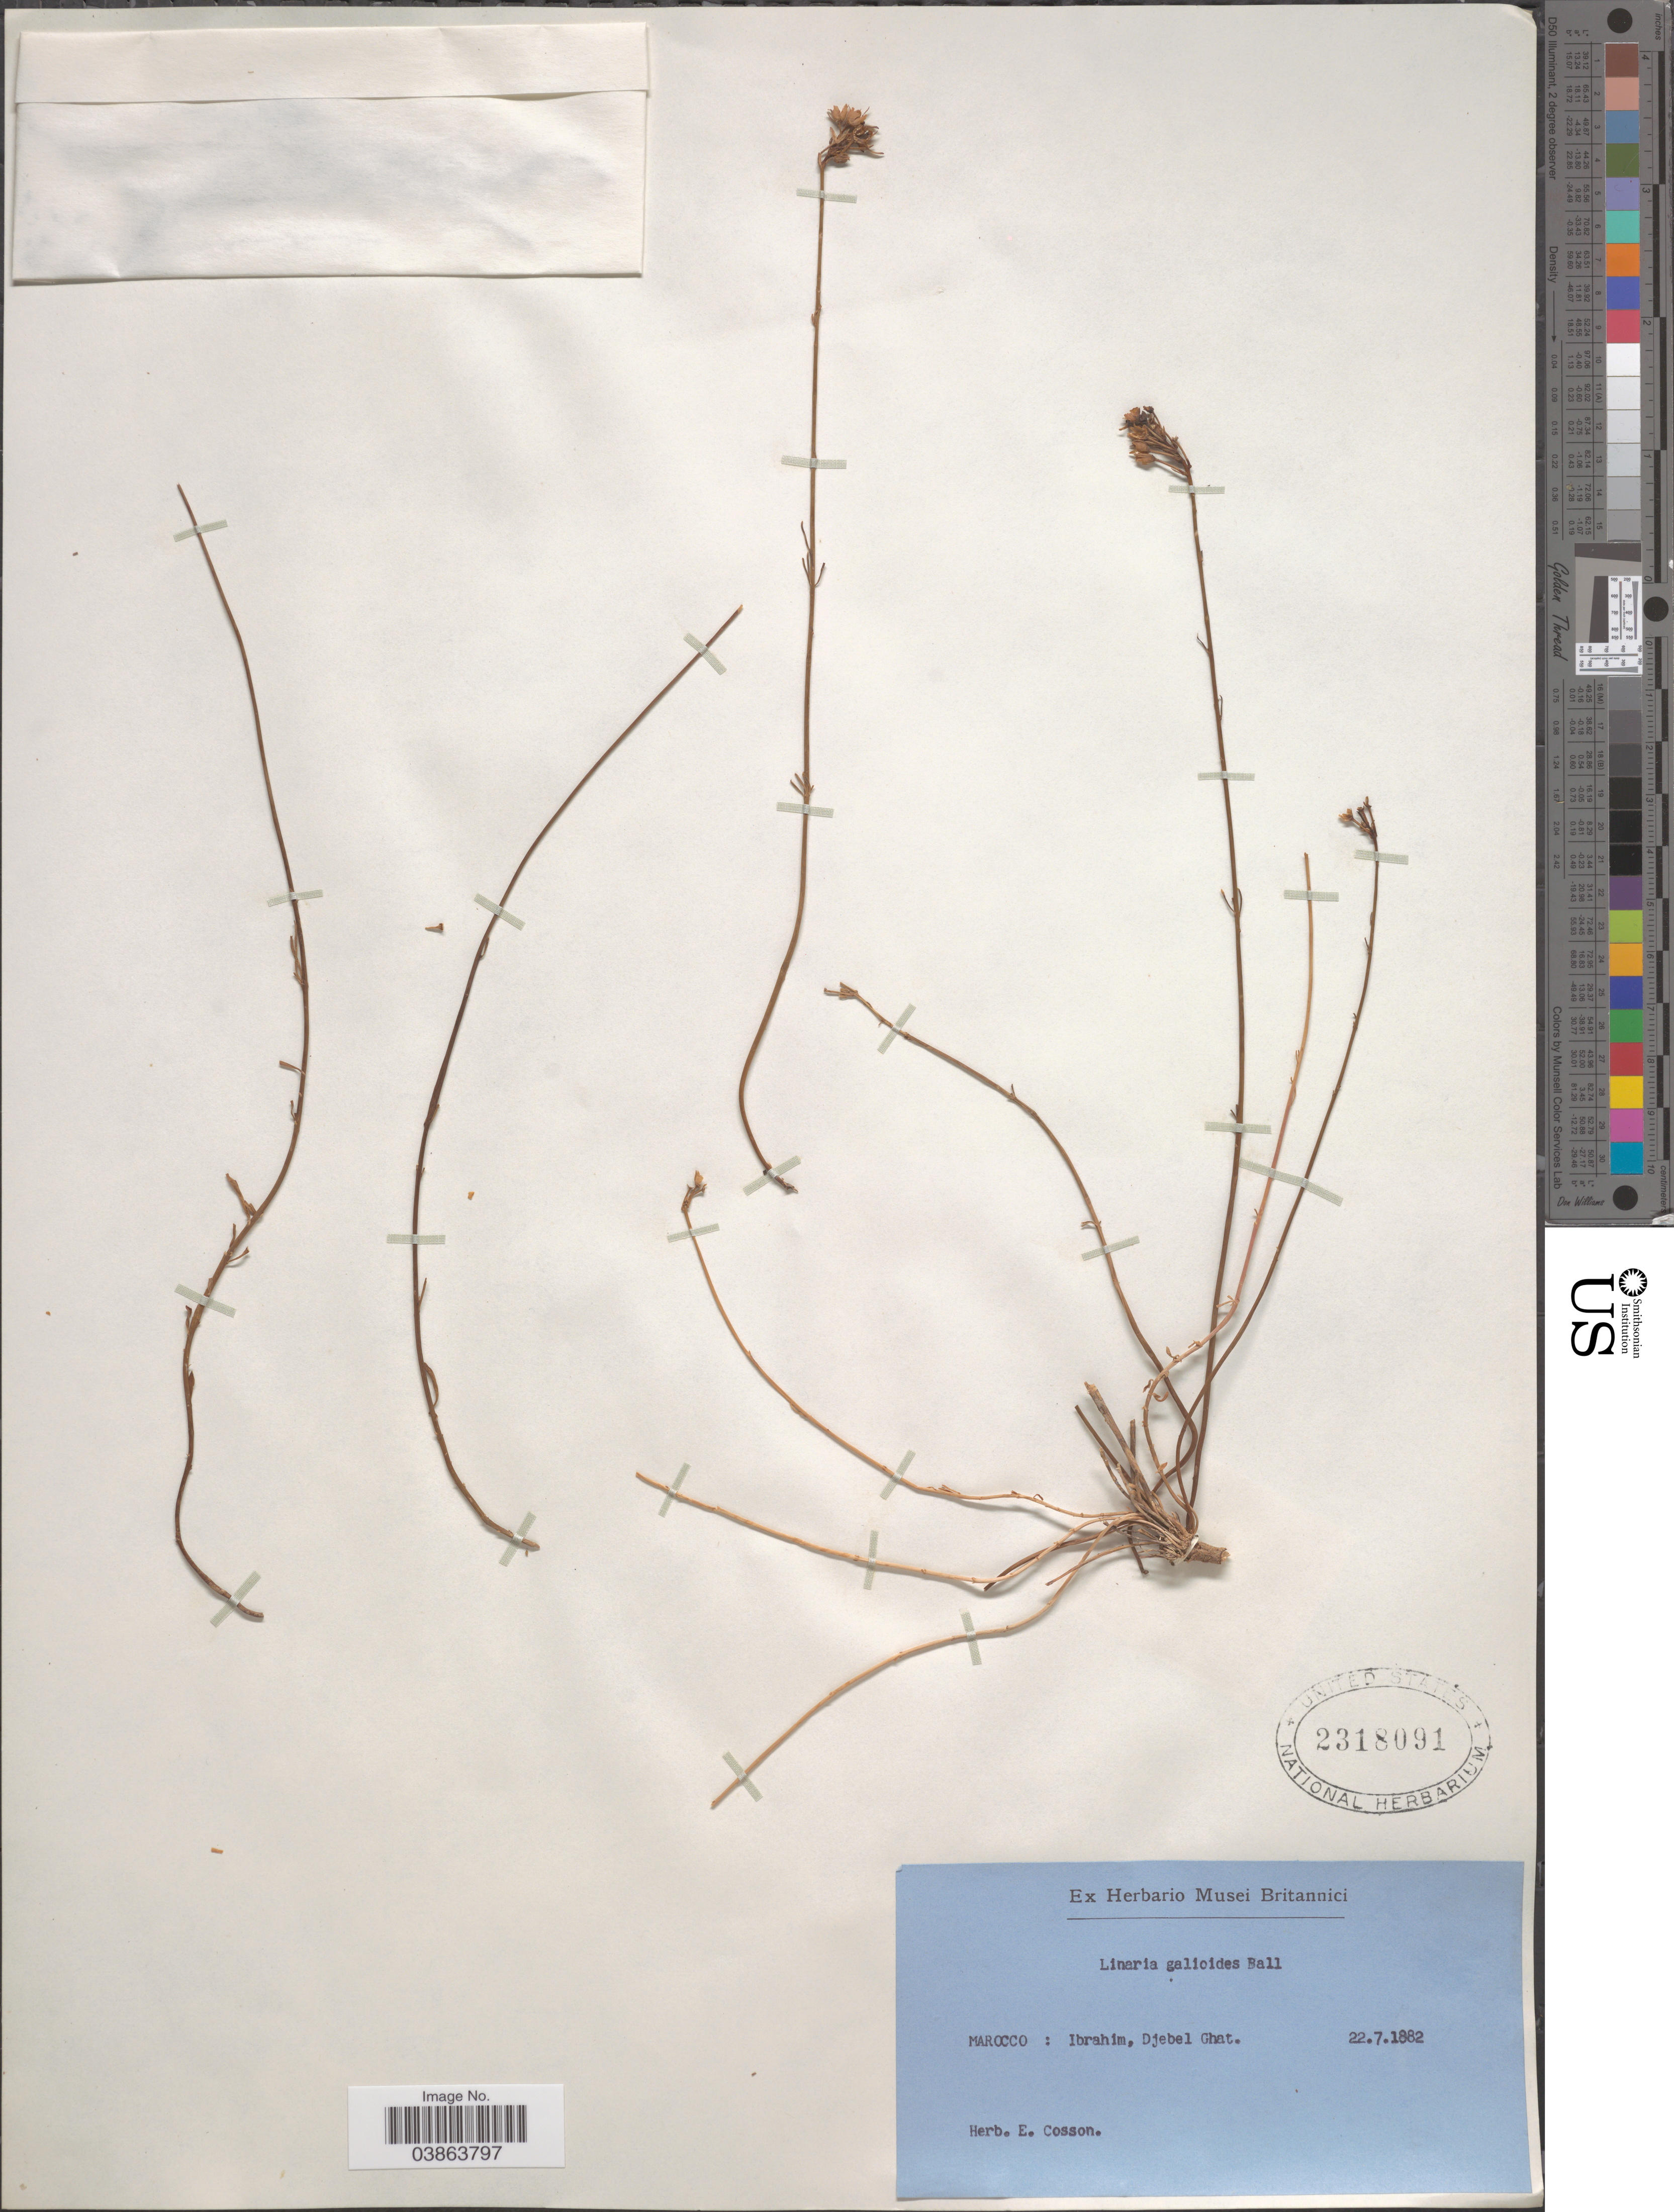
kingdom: Plantae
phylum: Tracheophyta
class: Magnoliopsida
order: Lamiales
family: Plantaginaceae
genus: Linaria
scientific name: Linaria galioides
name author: Ball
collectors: ex herb. Cosson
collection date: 1882-07-22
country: Morocco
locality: Ibrahim, Djebel Ghat.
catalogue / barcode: US 2318091